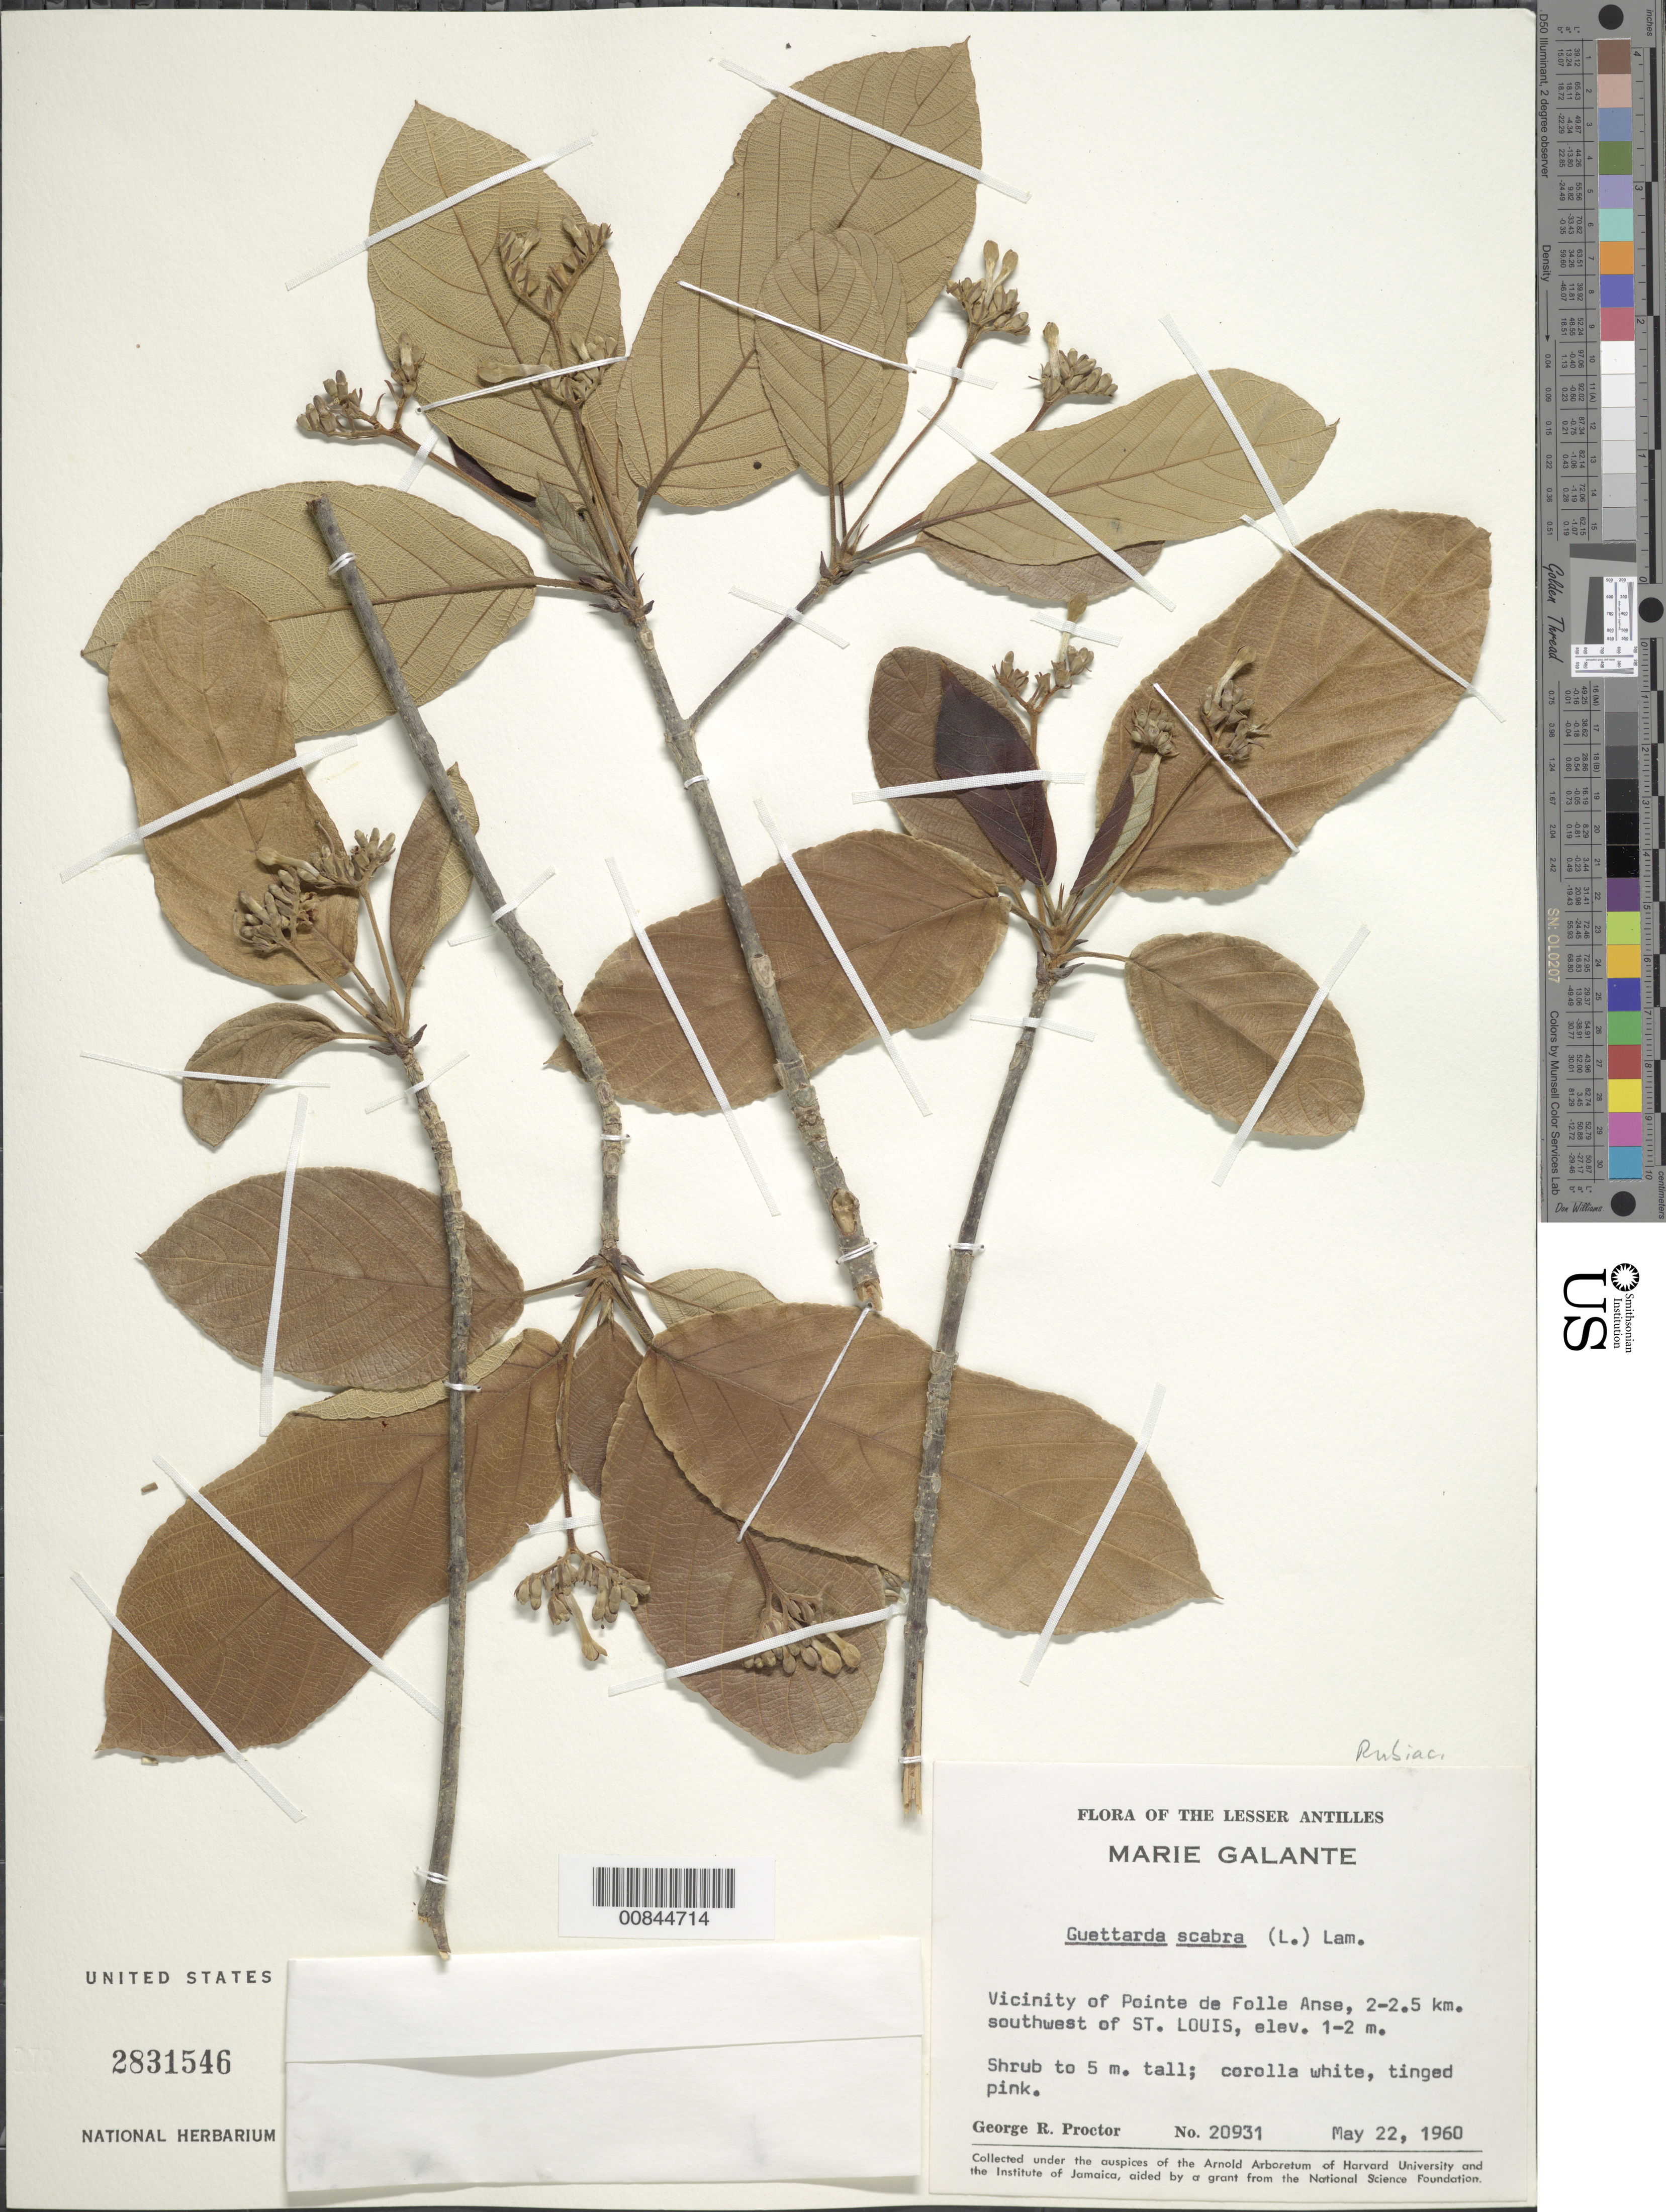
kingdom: Plantae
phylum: Tracheophyta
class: Magnoliopsida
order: Gentianales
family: Rubiaceae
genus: Guettarda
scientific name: Guettarda scabra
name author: (L.) Vent.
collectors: G. R. Proctor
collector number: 20931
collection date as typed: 22 May 1960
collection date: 1960-05-22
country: Guadeloupe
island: Marie Galante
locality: Vicinity of Pointe de Folle Anse, 2-2.5 km southwest of St. Louis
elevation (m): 1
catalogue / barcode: US 2831546